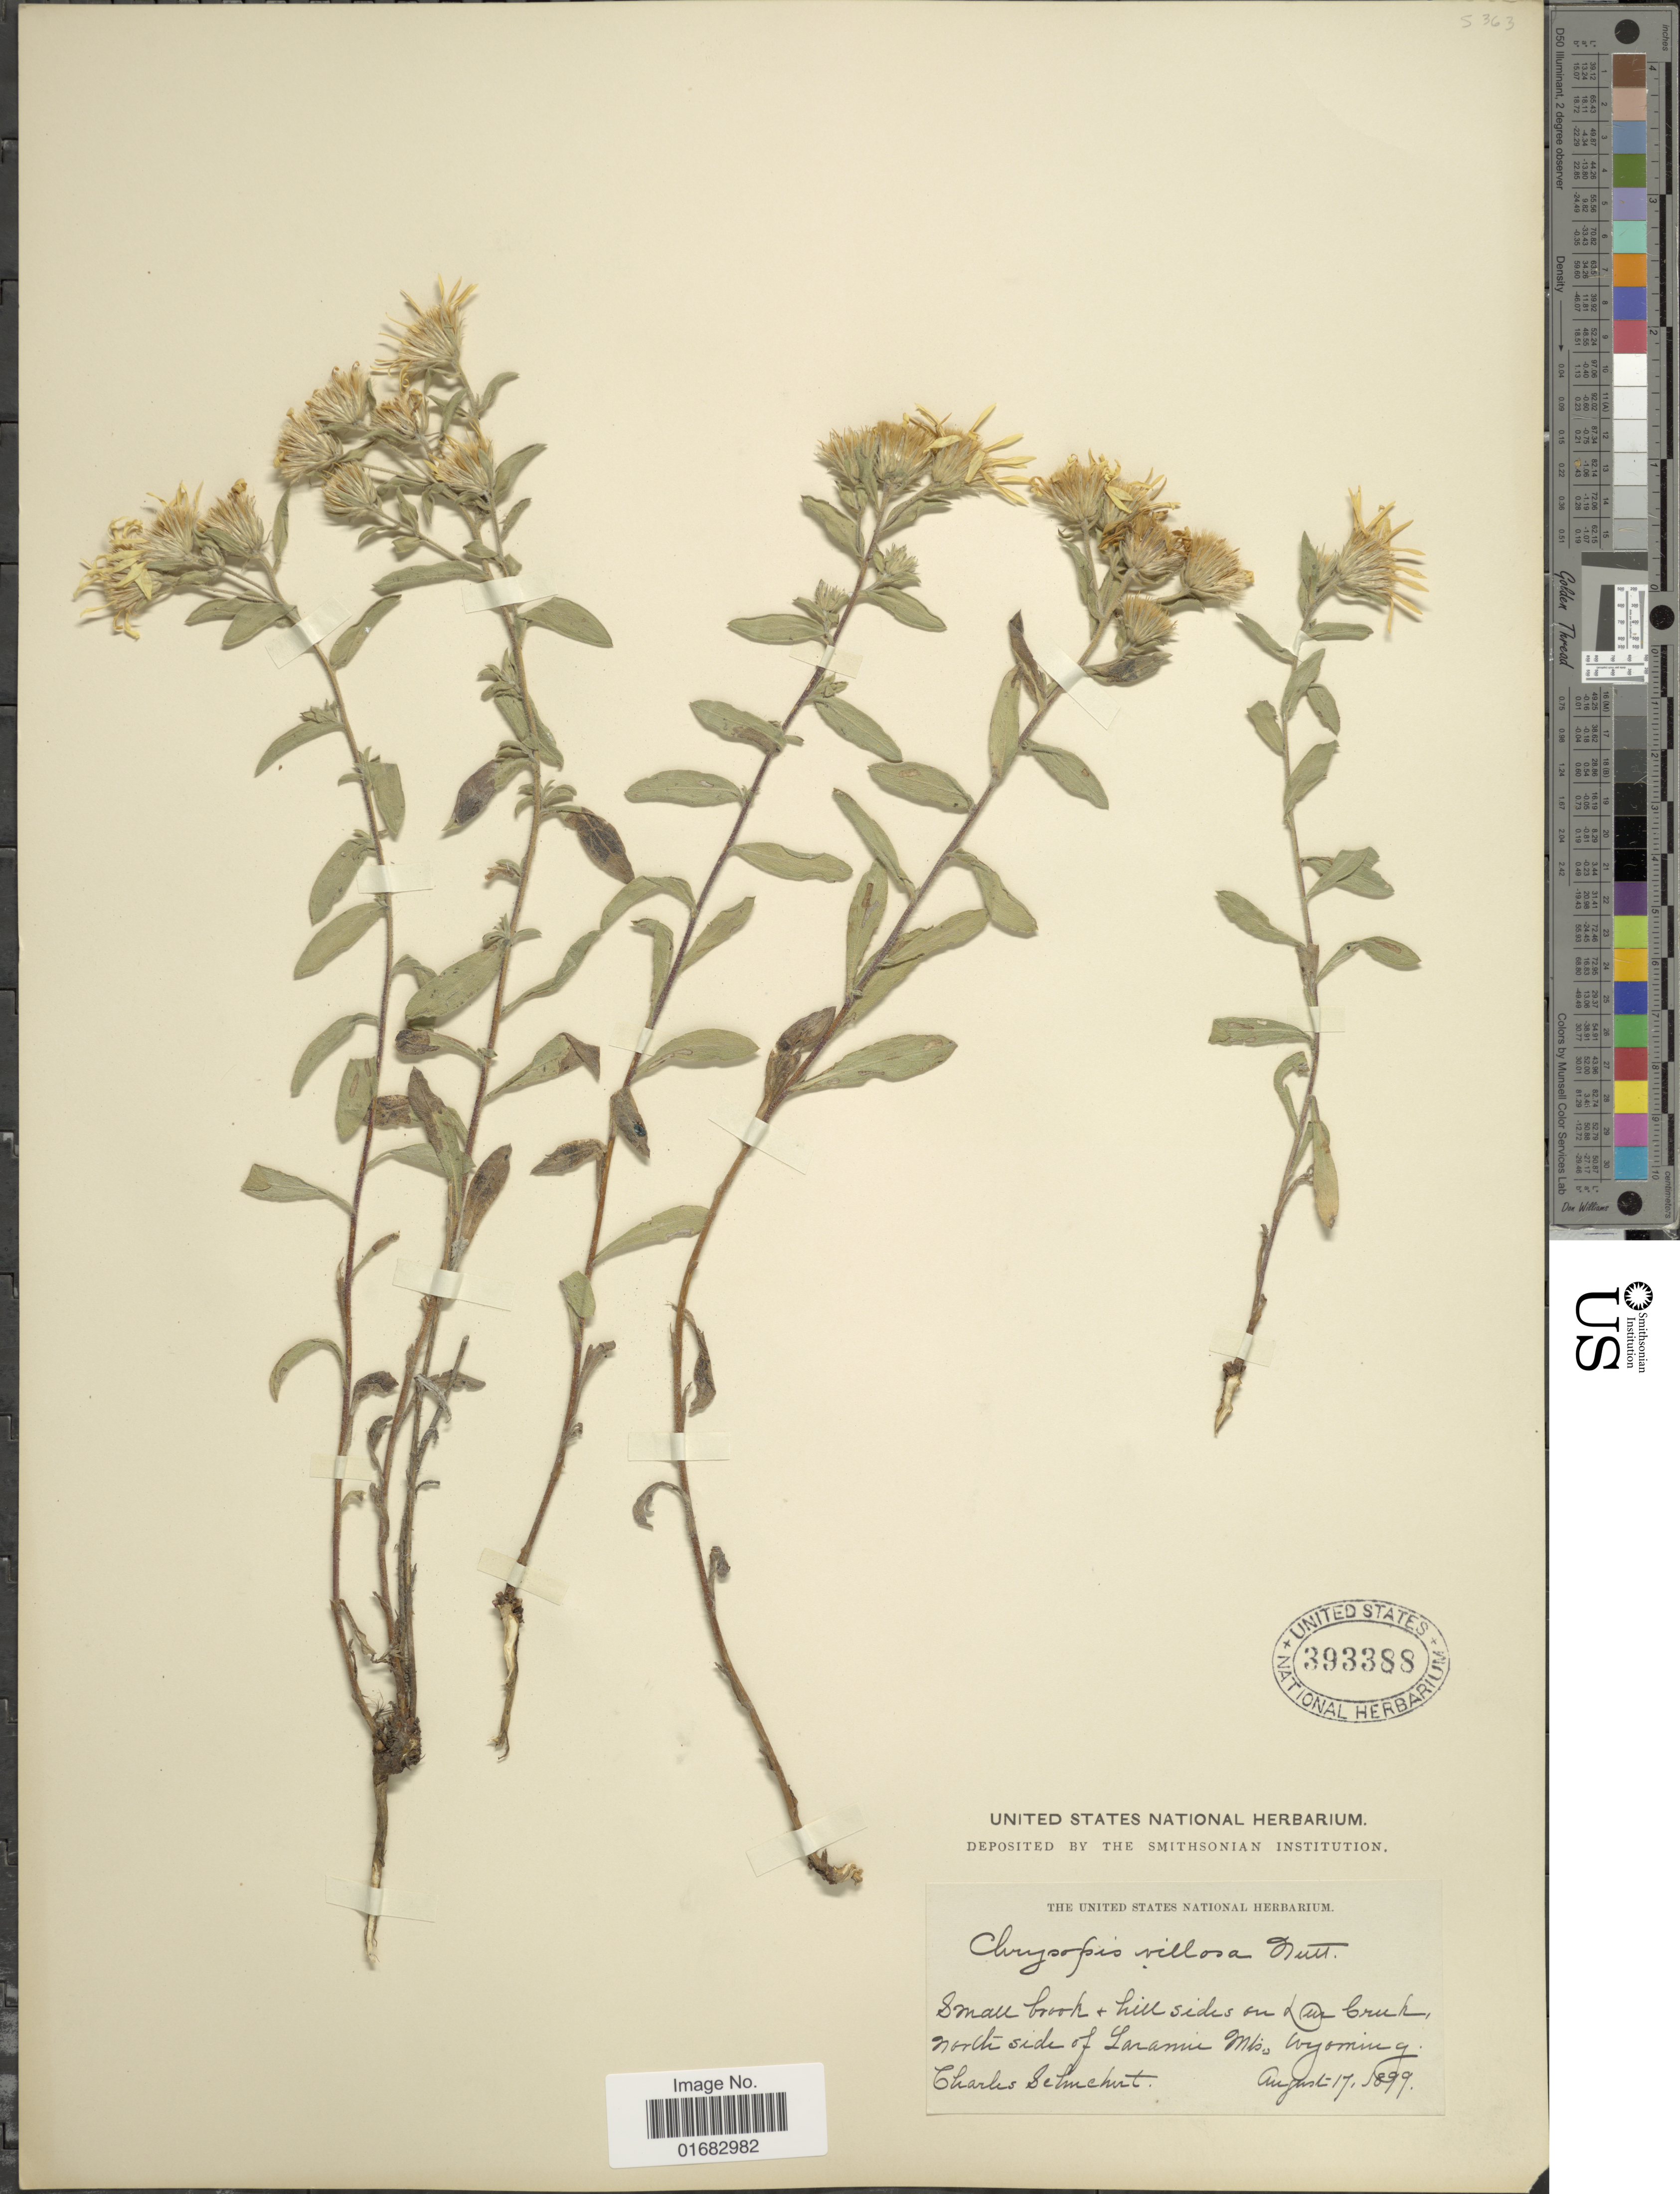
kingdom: Plantae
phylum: Tracheophyta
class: Magnoliopsida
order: Asterales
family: Asteraceae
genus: Heterotheca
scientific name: Heterotheca villosa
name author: (Pursh) Shinners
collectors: C. Schuchert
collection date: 1899-08-17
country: United States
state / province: Wyoming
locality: Small brook + hillsides on Bear Creek, north side of Laramie Mts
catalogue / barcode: US 393388